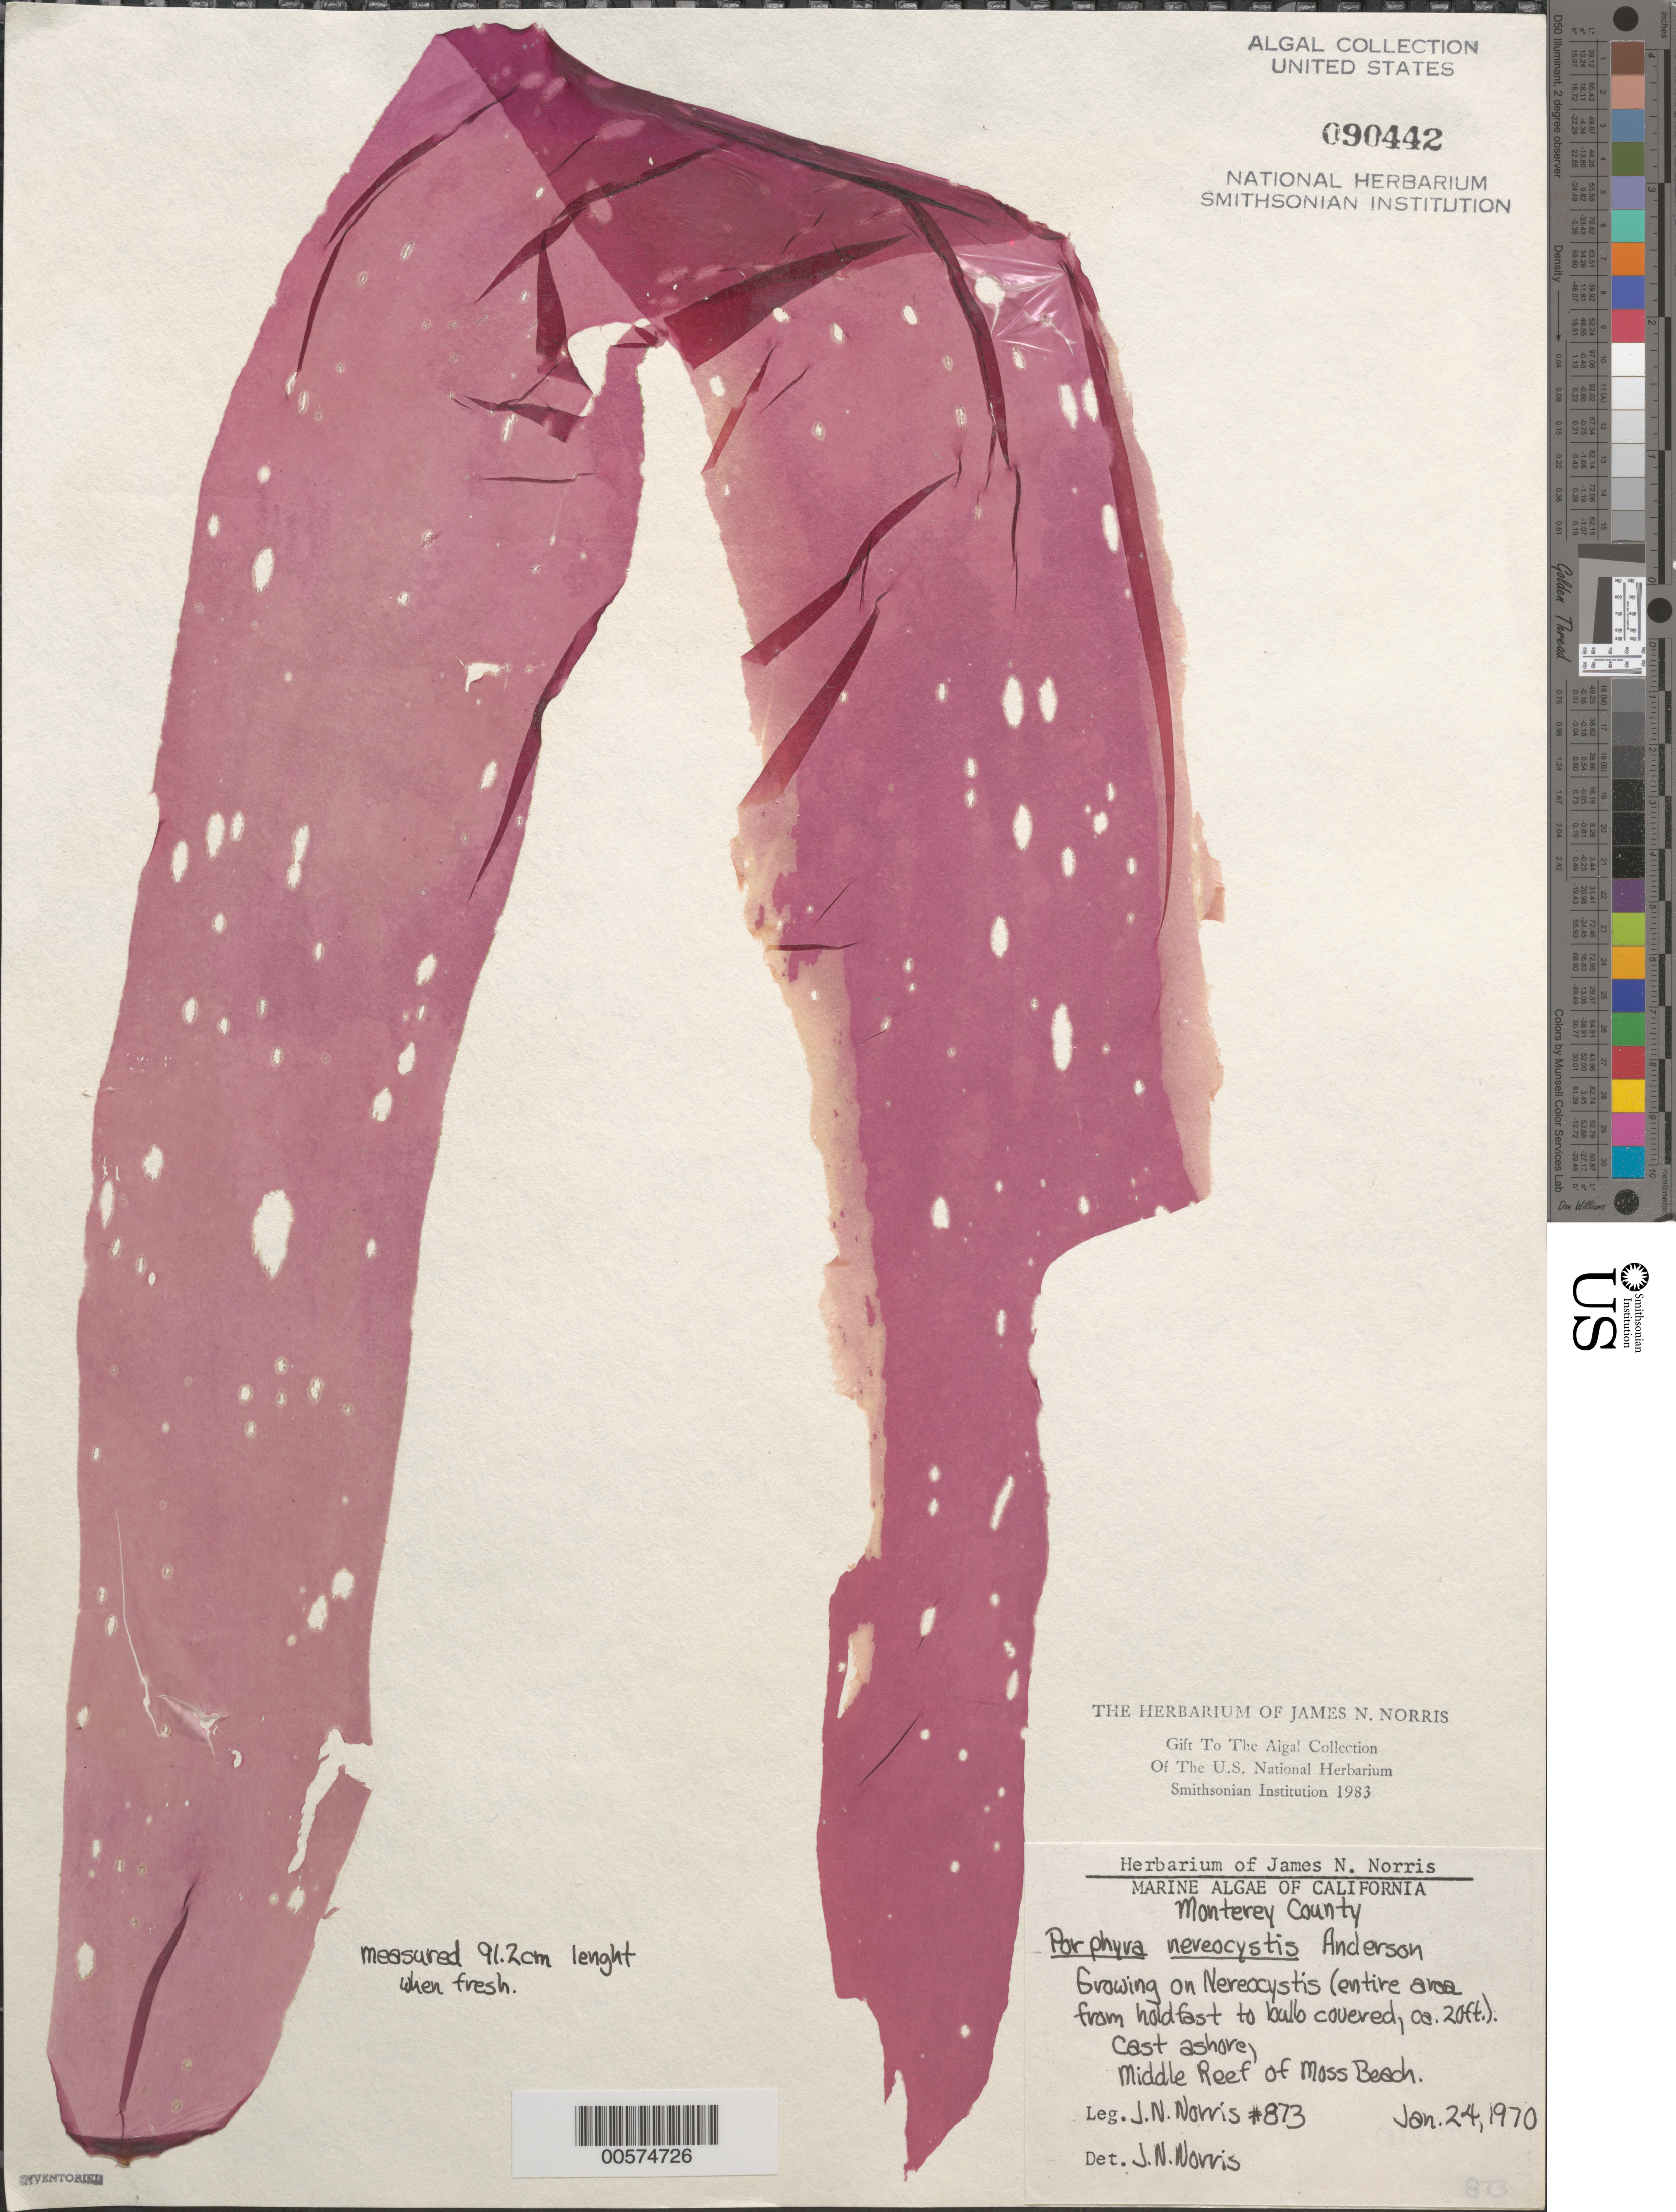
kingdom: Plantae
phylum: Rhodophyta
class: Bangiophyceae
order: Bangiales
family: Bangiaceae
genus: Pyropia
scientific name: Pyropia nereocystis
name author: (C.L. Anderson) S.C. Lindstrom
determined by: Algae name updating Project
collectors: J. N. Norris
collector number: JN-873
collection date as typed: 24 Jan 1970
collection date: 1970-01-24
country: United States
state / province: California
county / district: Monterey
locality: Middle Reef of Moss Beach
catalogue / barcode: US 90442